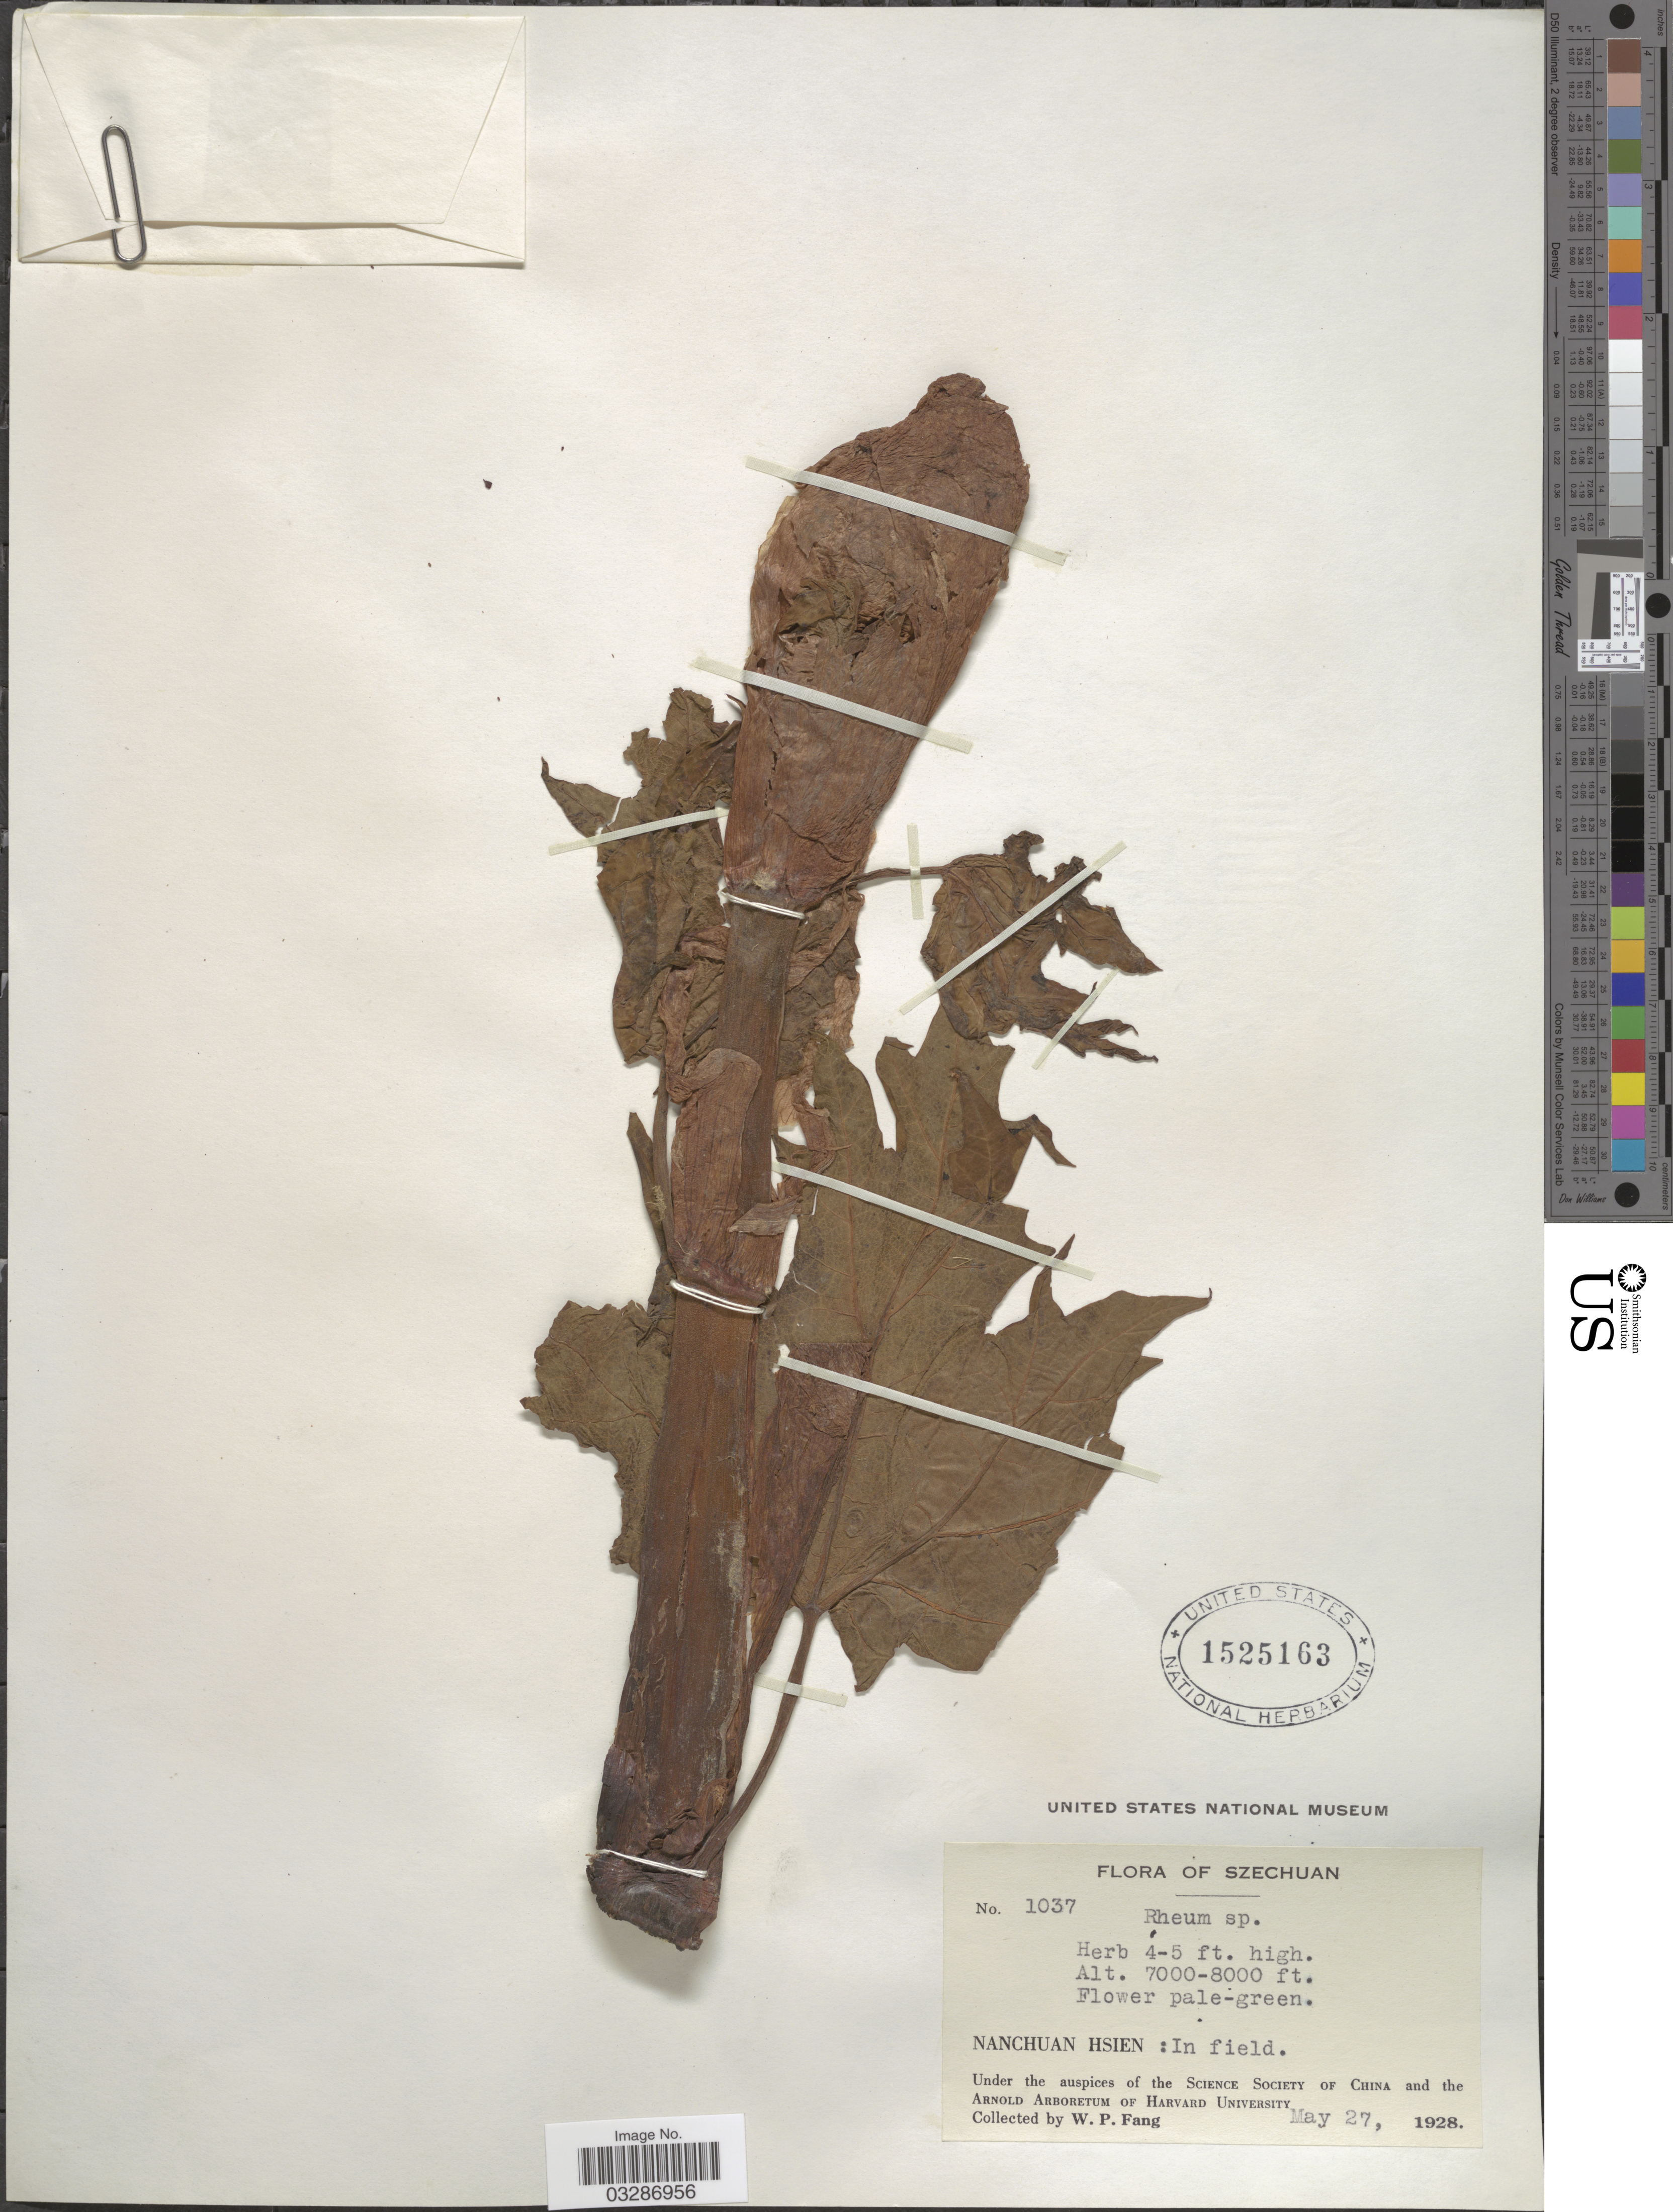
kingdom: Plantae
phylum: Tracheophyta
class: Magnoliopsida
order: Caryophyllales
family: Polygonaceae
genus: Rheum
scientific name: Rheum sp.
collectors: W. P. Fang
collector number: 1037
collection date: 1928-05-27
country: China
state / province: Sichuan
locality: Szechuan. Nanchuan Hsien: In field.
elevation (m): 2134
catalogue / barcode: US 1525163